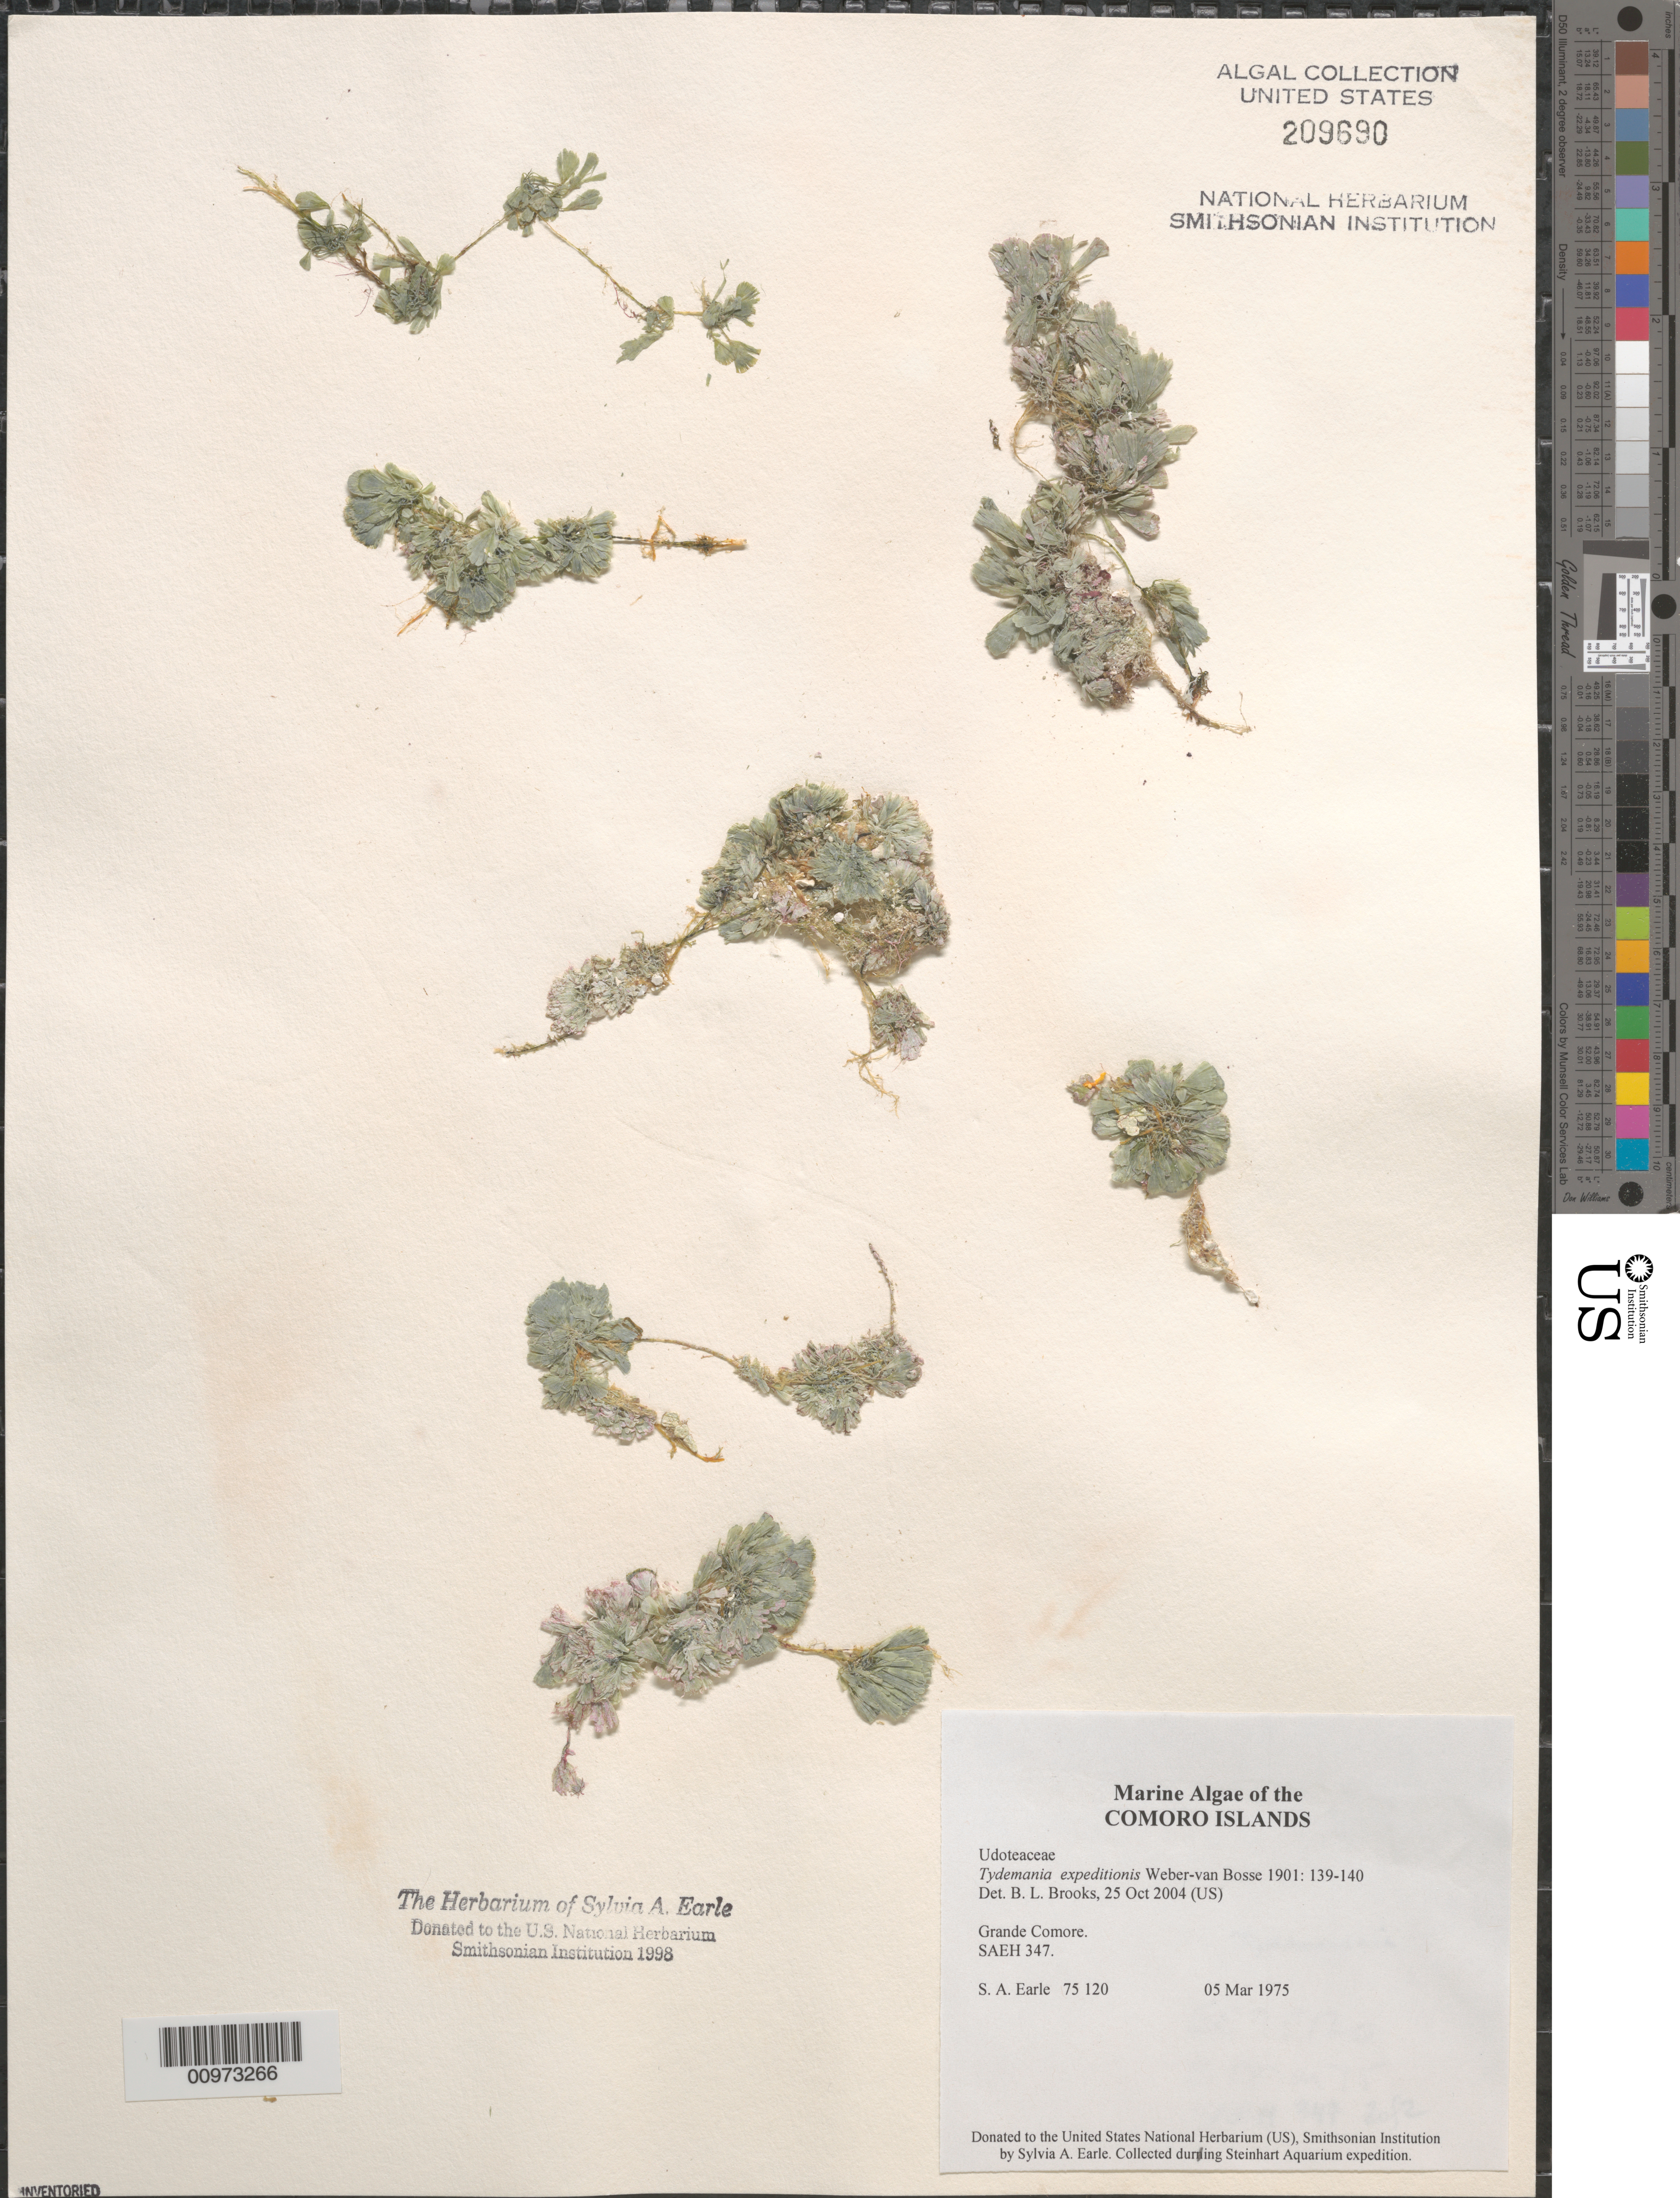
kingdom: Plantae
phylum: Chlorophyta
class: Ulvophyceae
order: Bryopsidales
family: Udoteaceae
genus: Tydemania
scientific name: Tydemania expeditionis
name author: Weber Bosse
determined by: Brooks, B. L., (BOT), Smithsonian Institution - National Museum of Natural History (UNITED STATES)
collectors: S. A. Earle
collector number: SE 75120 & SAEH 347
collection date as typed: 05 Mar 1975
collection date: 1975-03-05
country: Comoros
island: Grande Comore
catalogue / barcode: US 209690